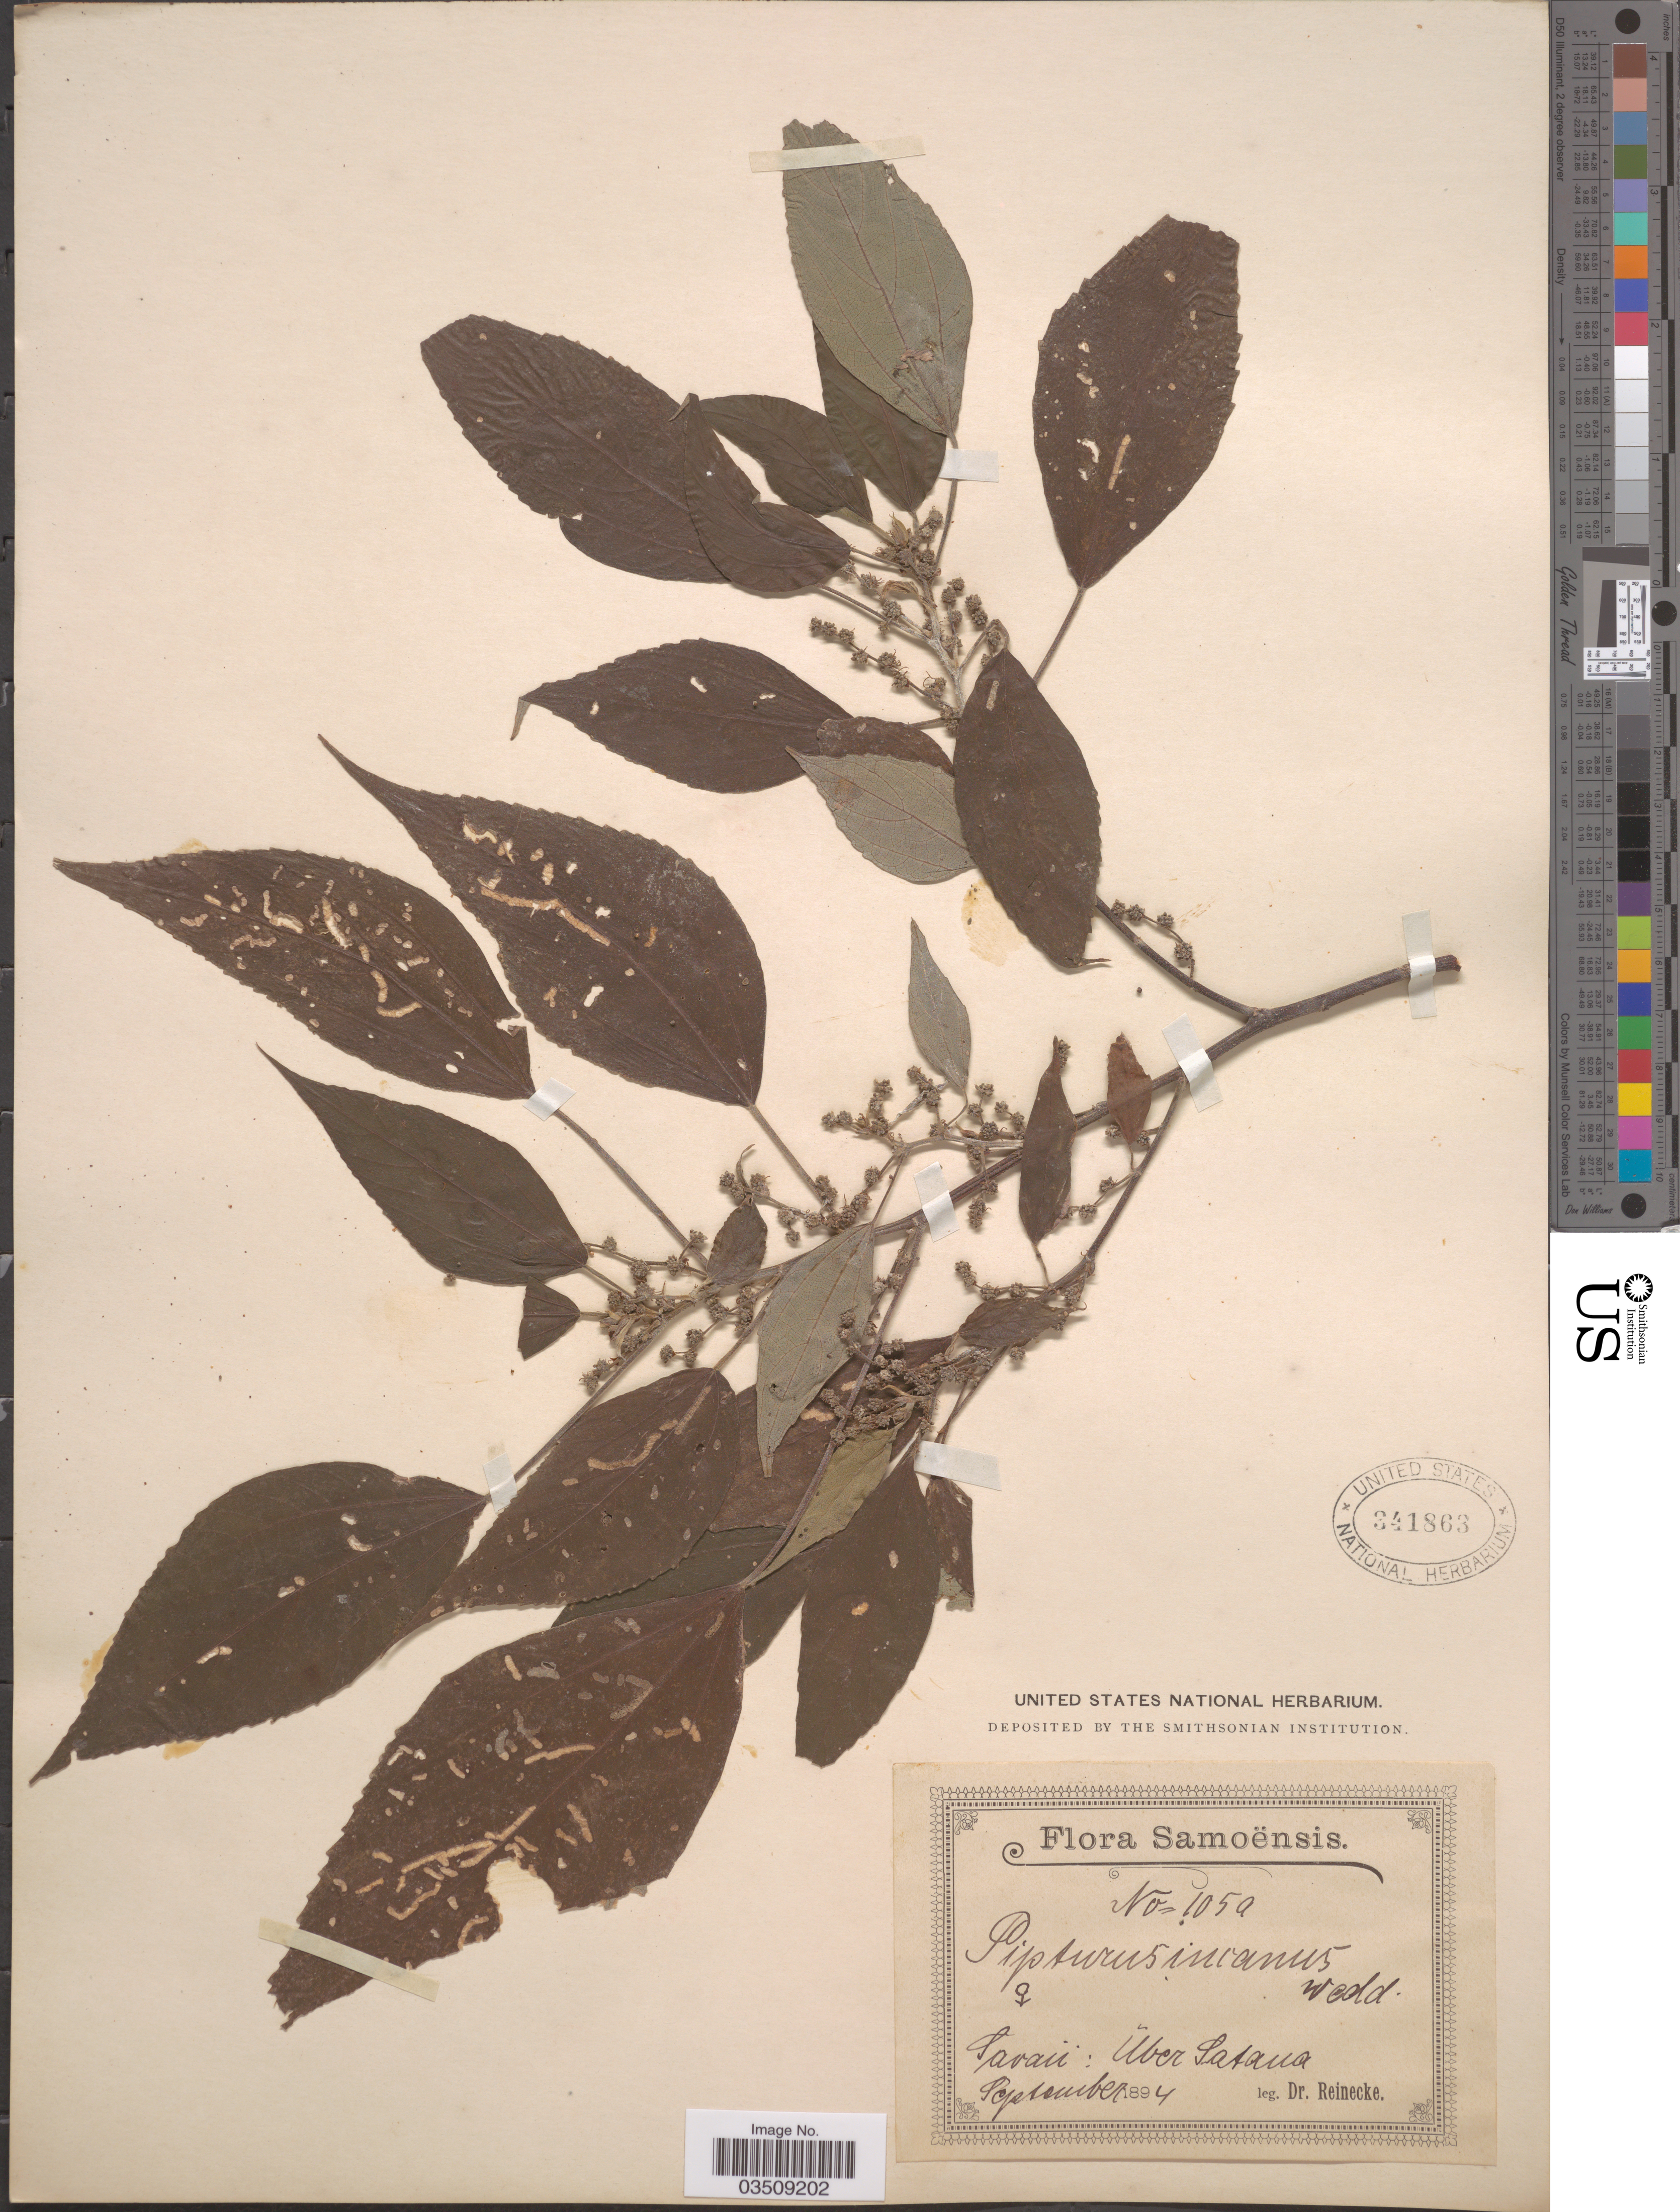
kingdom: Plantae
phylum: Tracheophyta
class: Magnoliopsida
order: Rosales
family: Urticaceae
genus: Pipturus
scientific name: Pipturus incanus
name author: Wedd.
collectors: -- Reinecke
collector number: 105a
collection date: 1894-09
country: Samoa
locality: Samoënsis. Savaii: Über Sataua.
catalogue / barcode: US 341863